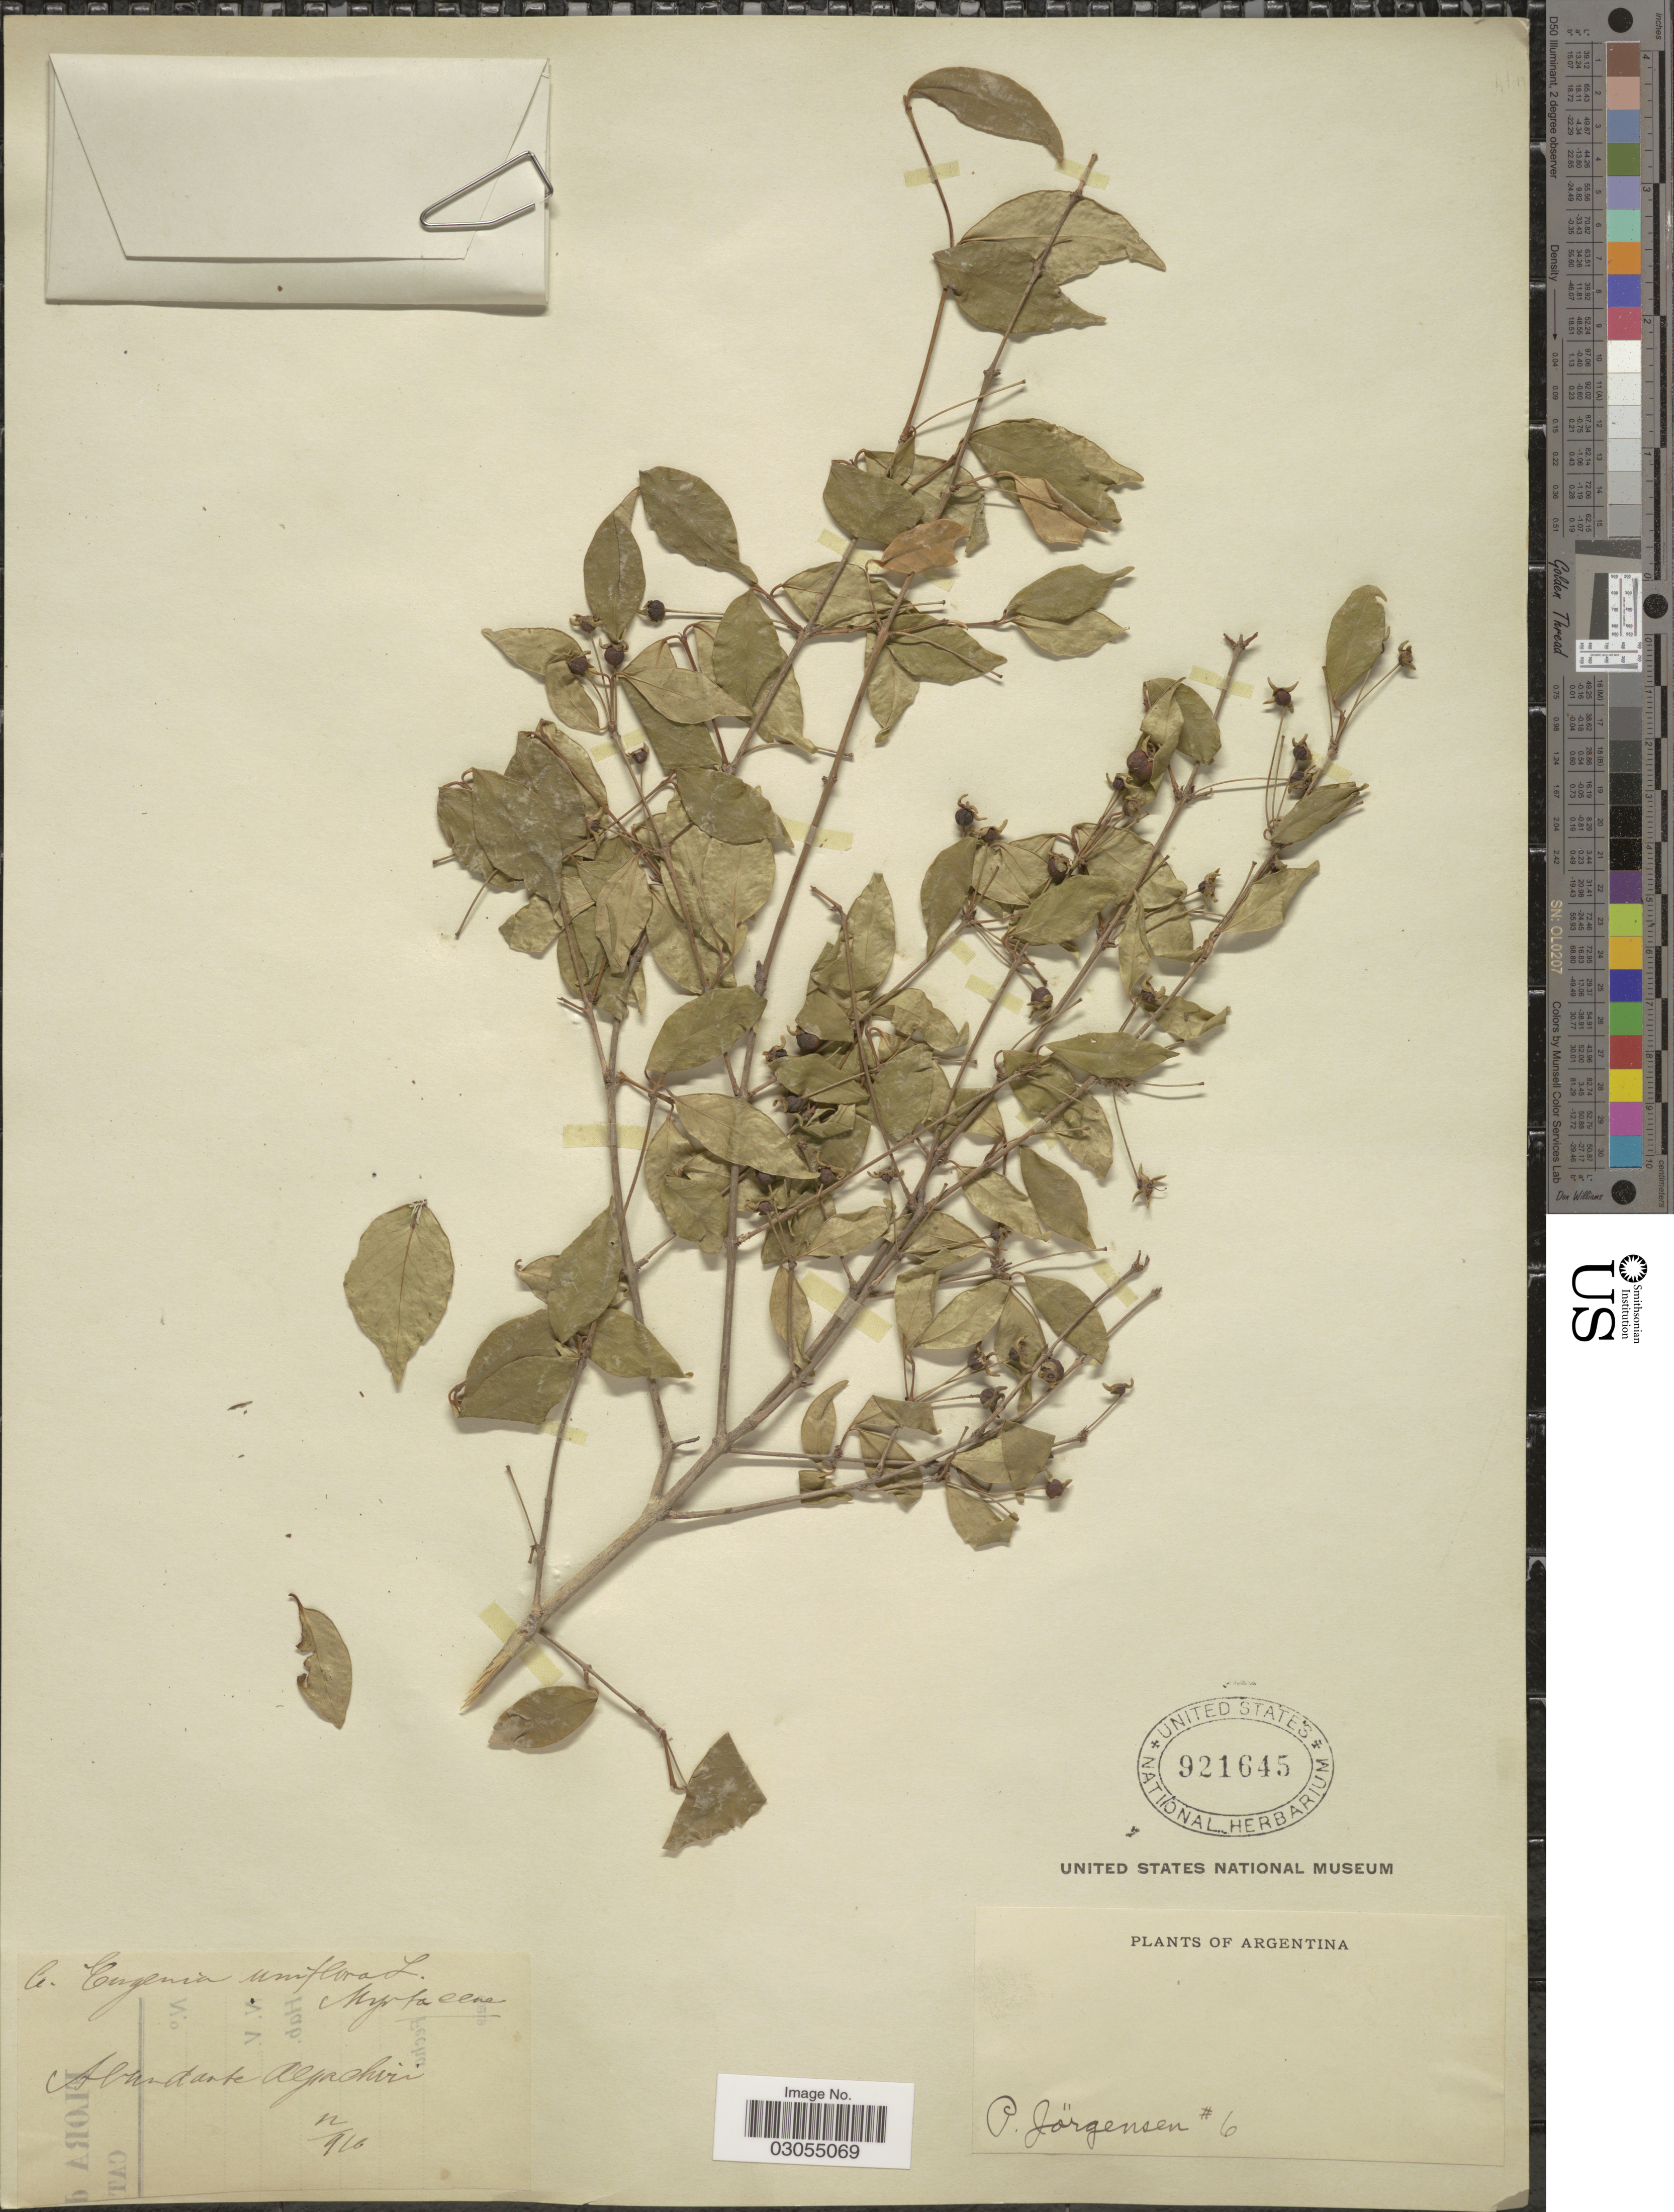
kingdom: Plantae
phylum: Tracheophyta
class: Magnoliopsida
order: Myrtales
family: Myrtaceae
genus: Eugenia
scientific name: Eugenia uniflora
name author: L.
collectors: P. Jörgensen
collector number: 6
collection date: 1916-12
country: Argentina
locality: Abundant Aguachiri.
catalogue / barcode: US 921645